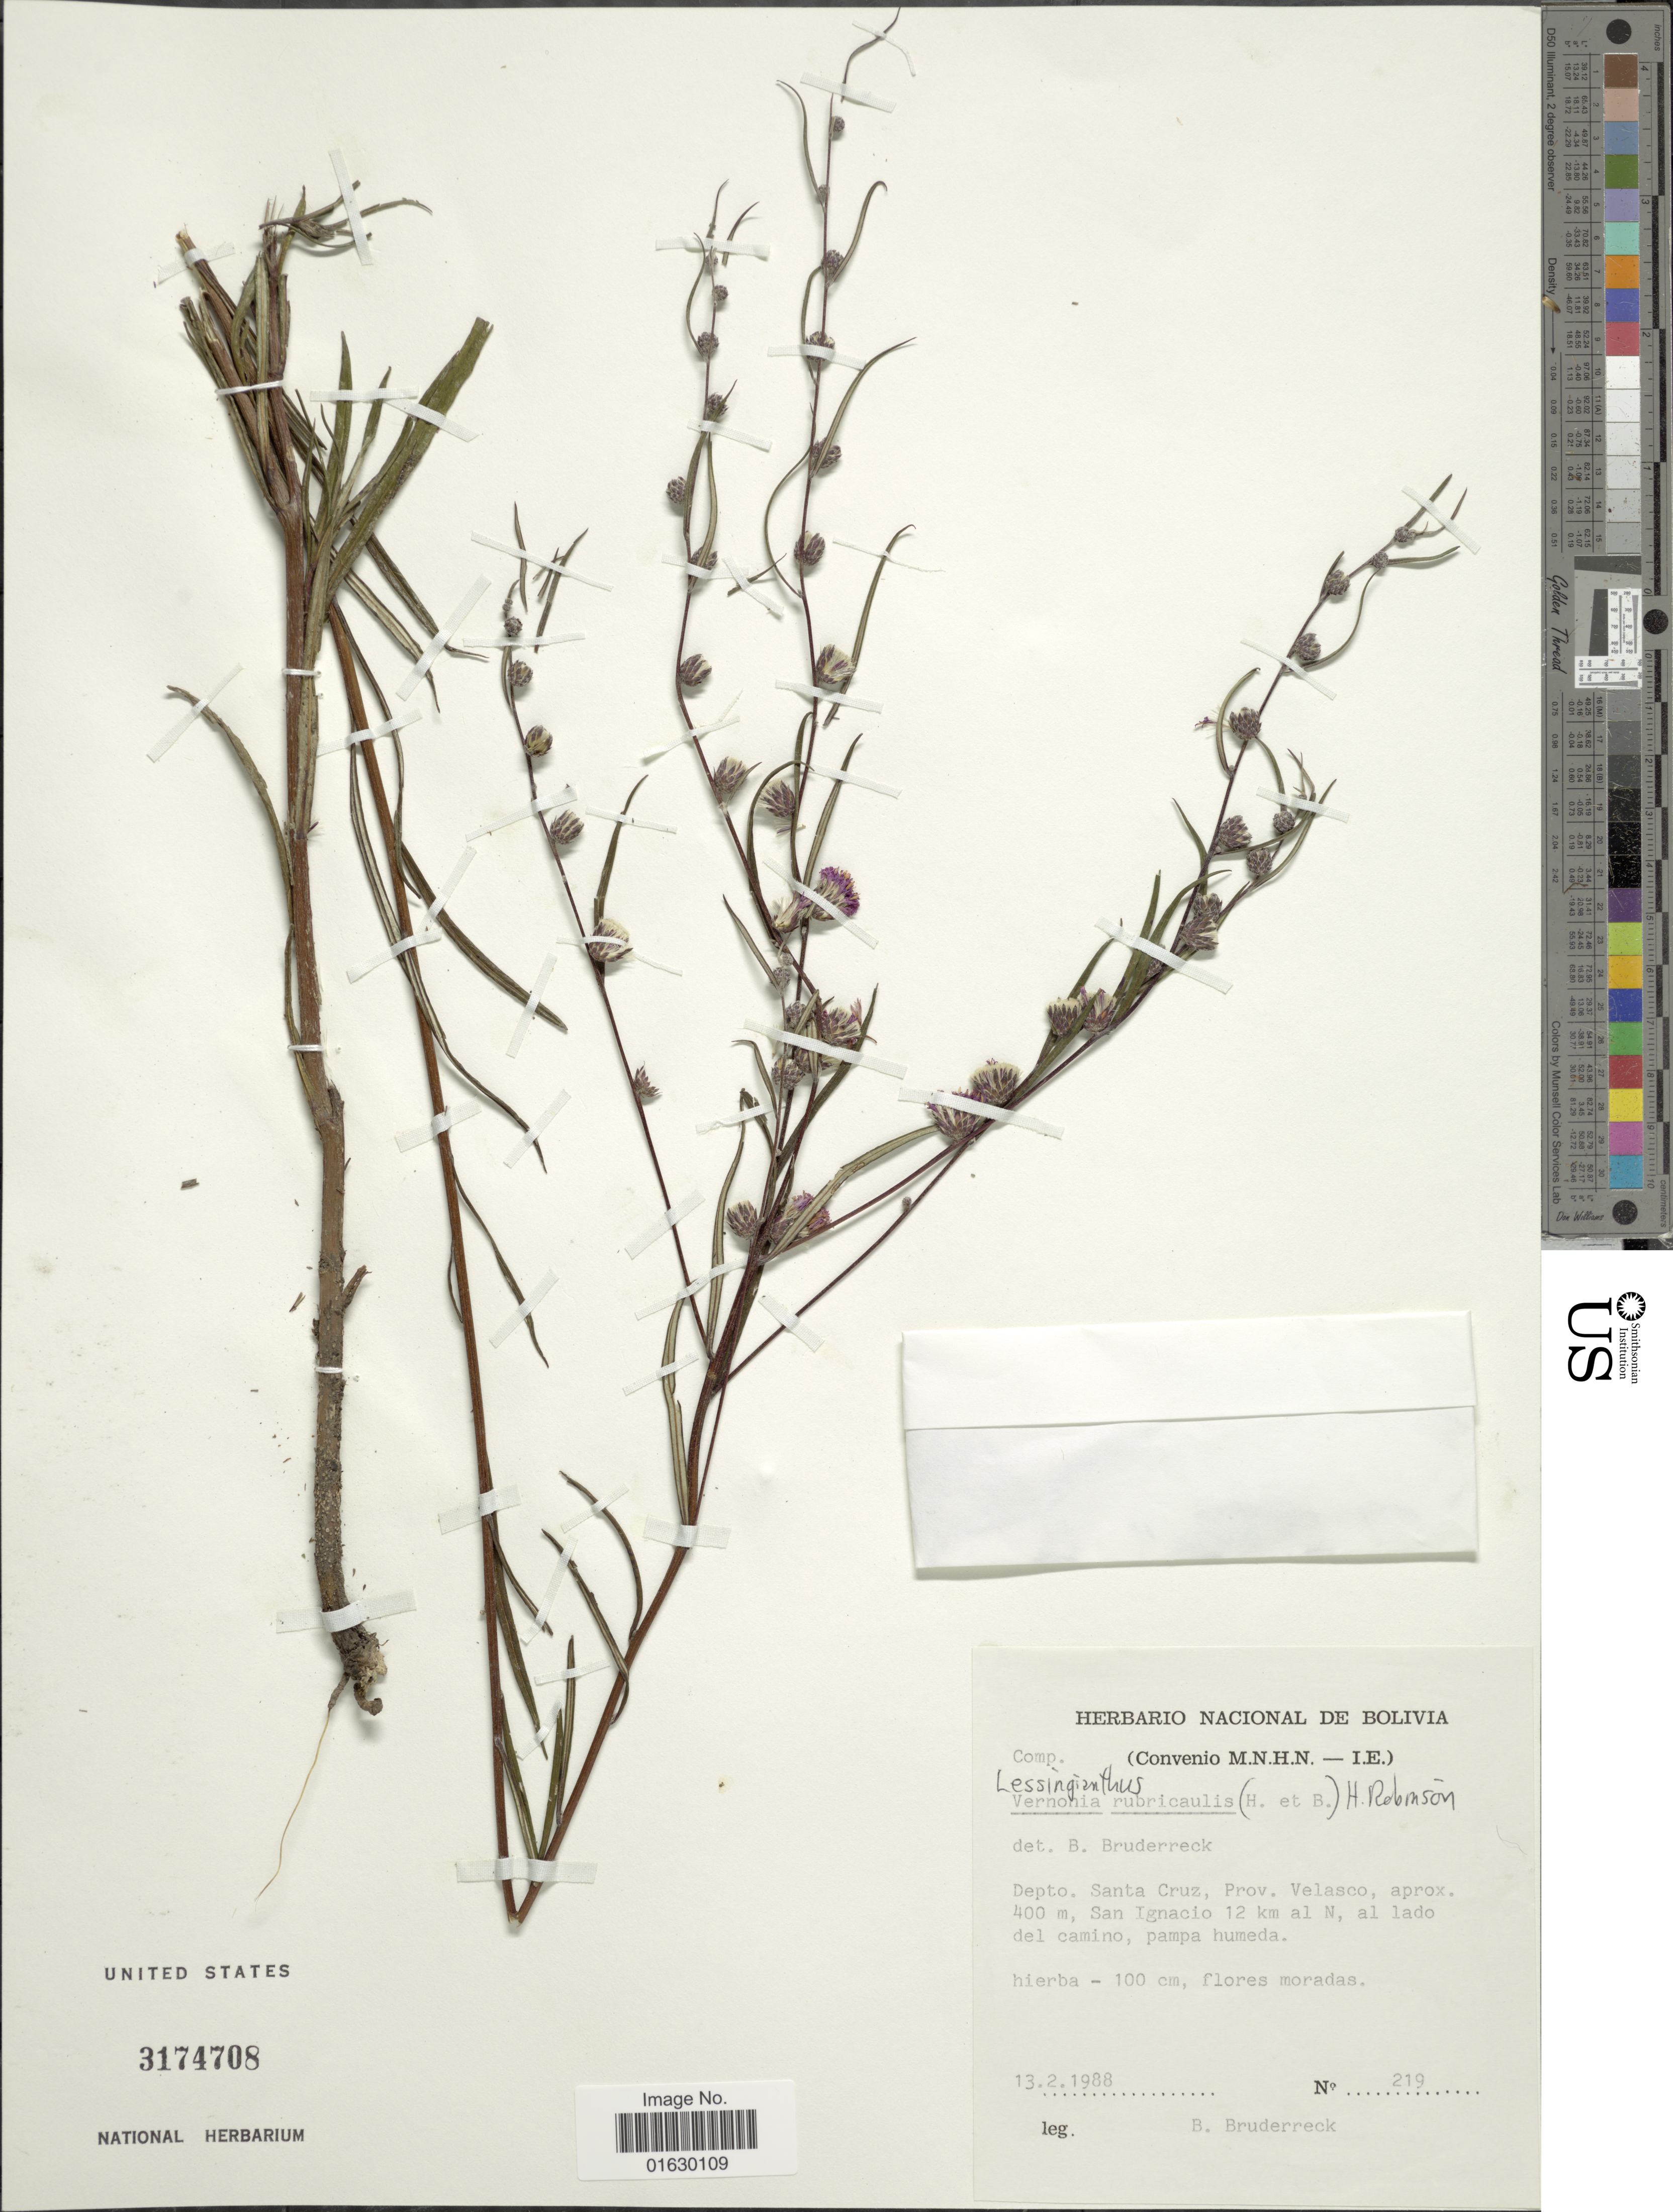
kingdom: Plantae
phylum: Tracheophyta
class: Magnoliopsida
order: Asterales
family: Asteraceae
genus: Lessingianthus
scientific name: Lessingianthus rubricaulis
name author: (Humb. & Bonpl.) H. Rob.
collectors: B. Bruderreck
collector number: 219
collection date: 1988-02-13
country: Bolivia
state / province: Santa Cruz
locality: Depto. Santa Cruz, prov. Velasco, San Ignacio 12 km al N, al lado del camino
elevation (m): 400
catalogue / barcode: US 3174708